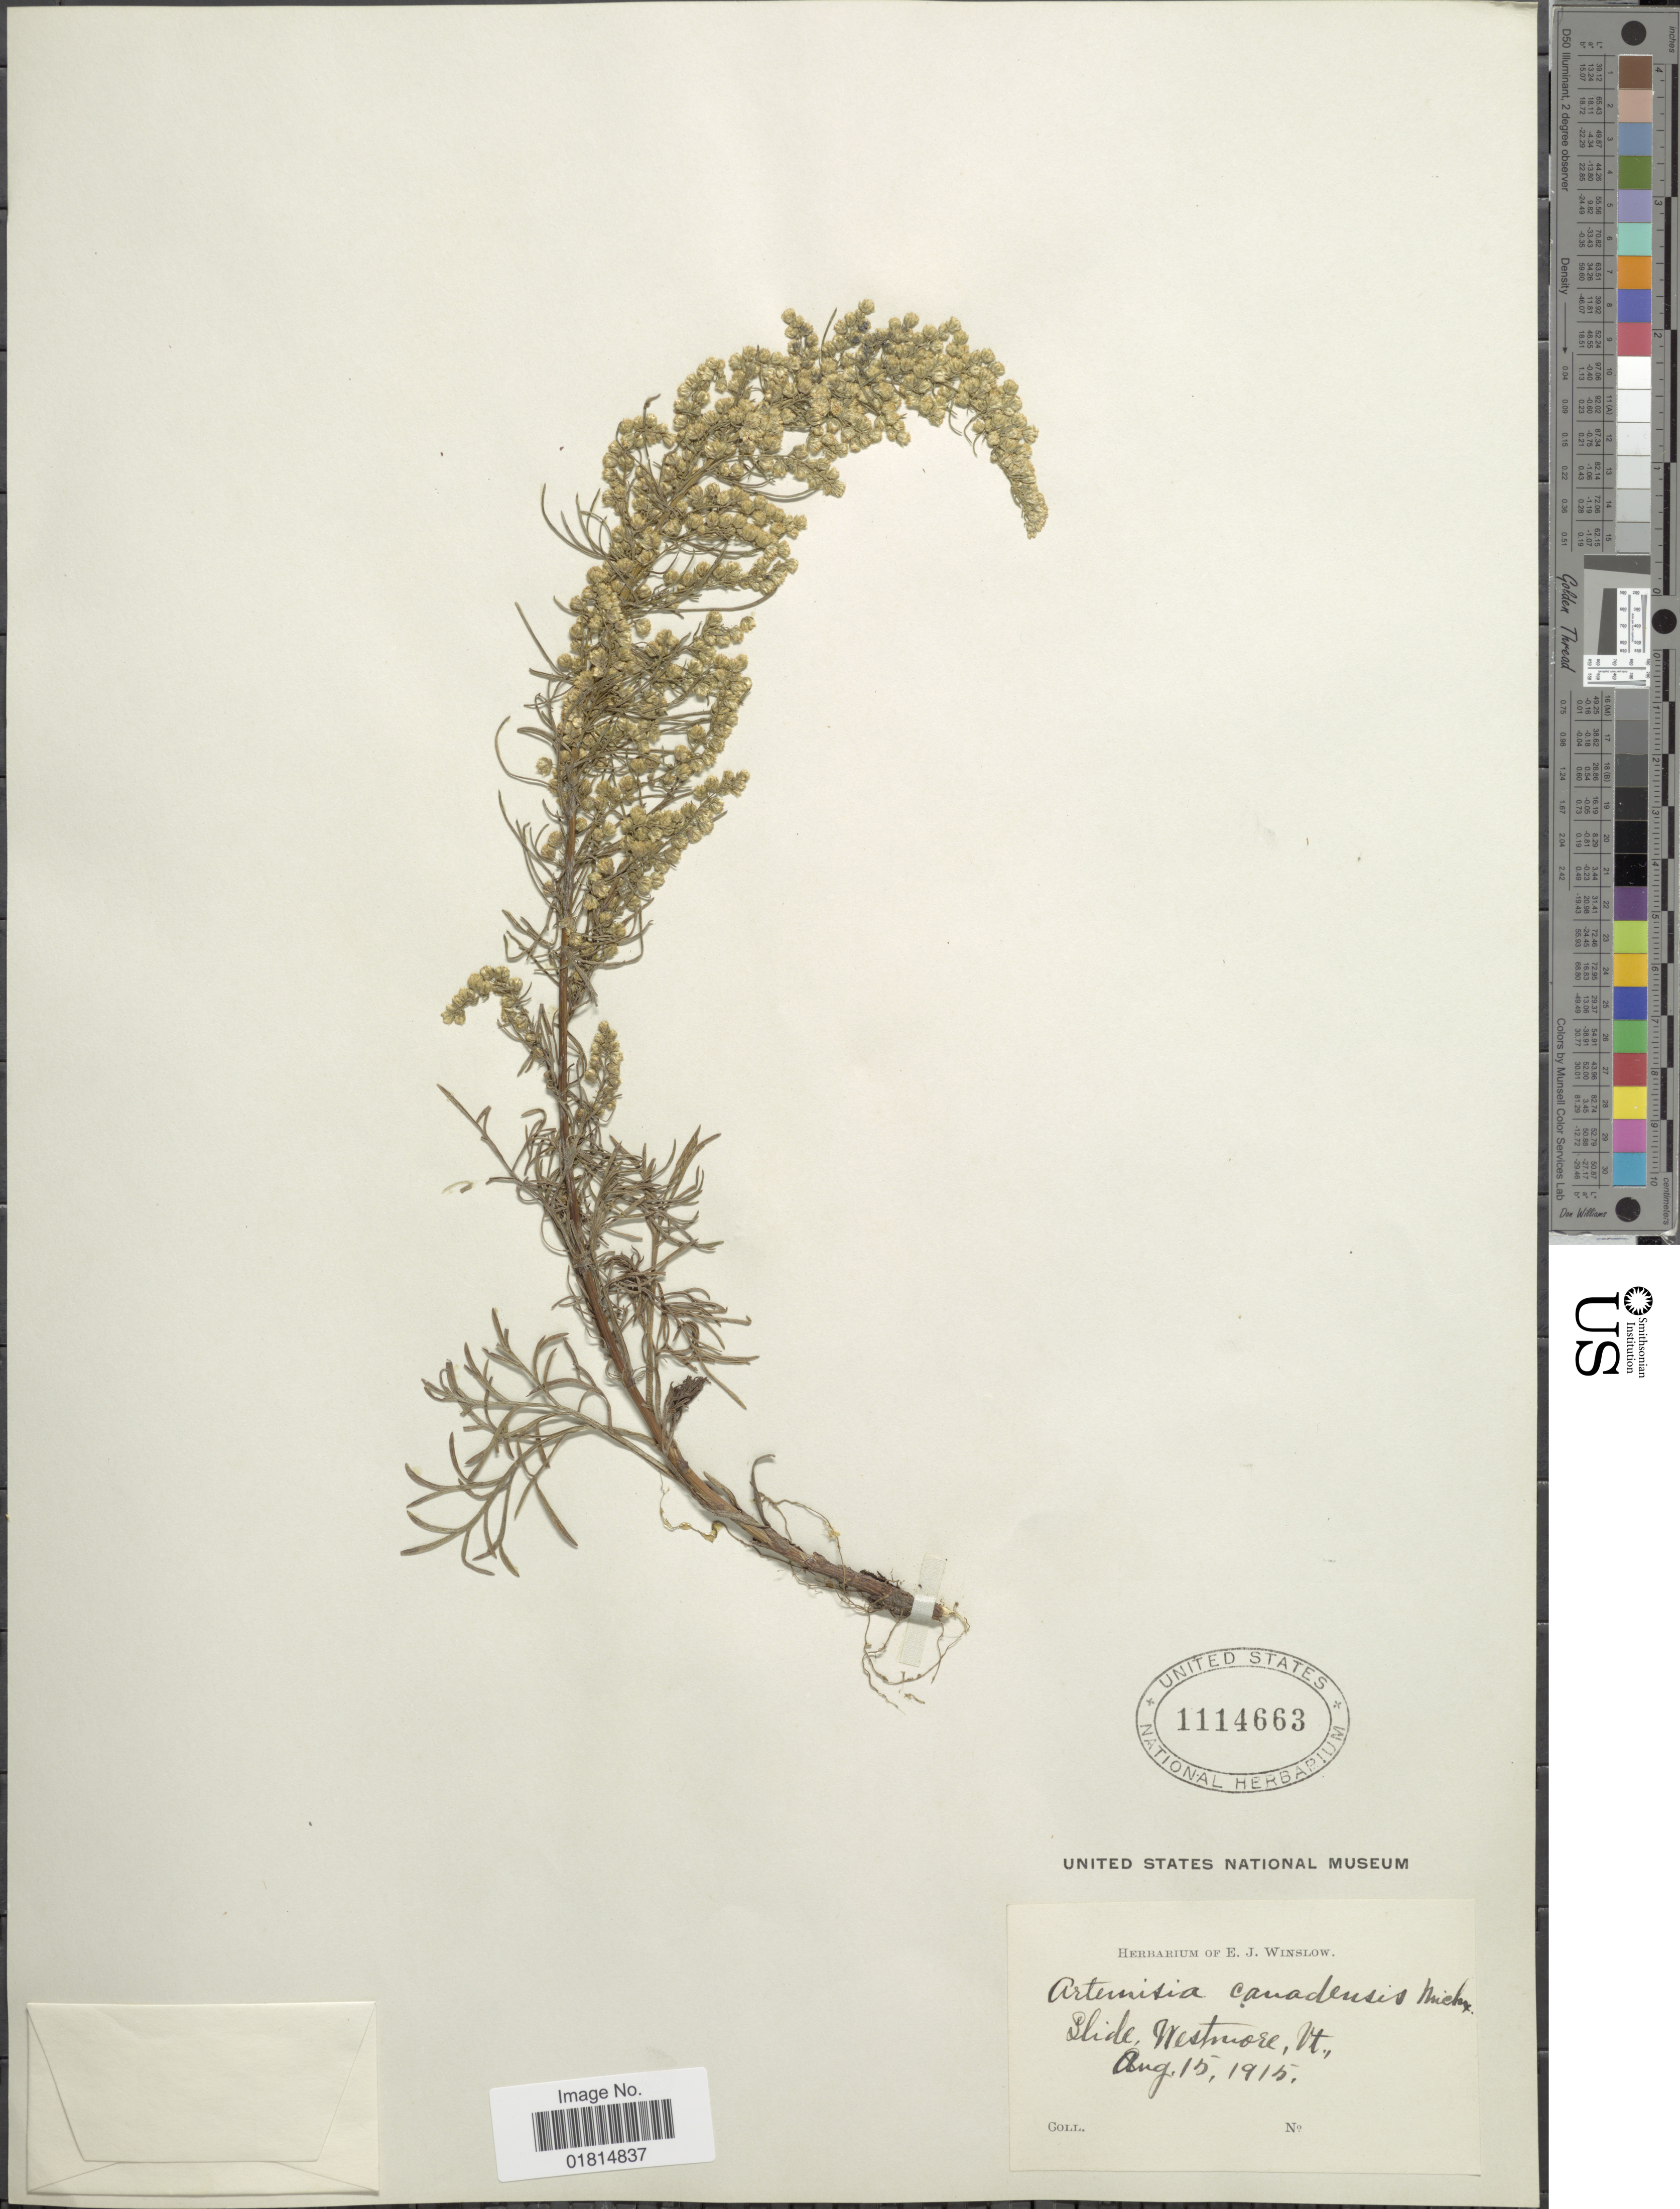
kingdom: Plantae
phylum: Tracheophyta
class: Magnoliopsida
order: Asterales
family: Asteraceae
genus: Artemisia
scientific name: Artemisia canadensis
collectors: ex herb. E. J. Winslow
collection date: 1915-08-15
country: United States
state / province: Vermont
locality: Slide, Westmore, Vt.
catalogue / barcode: US 1114663